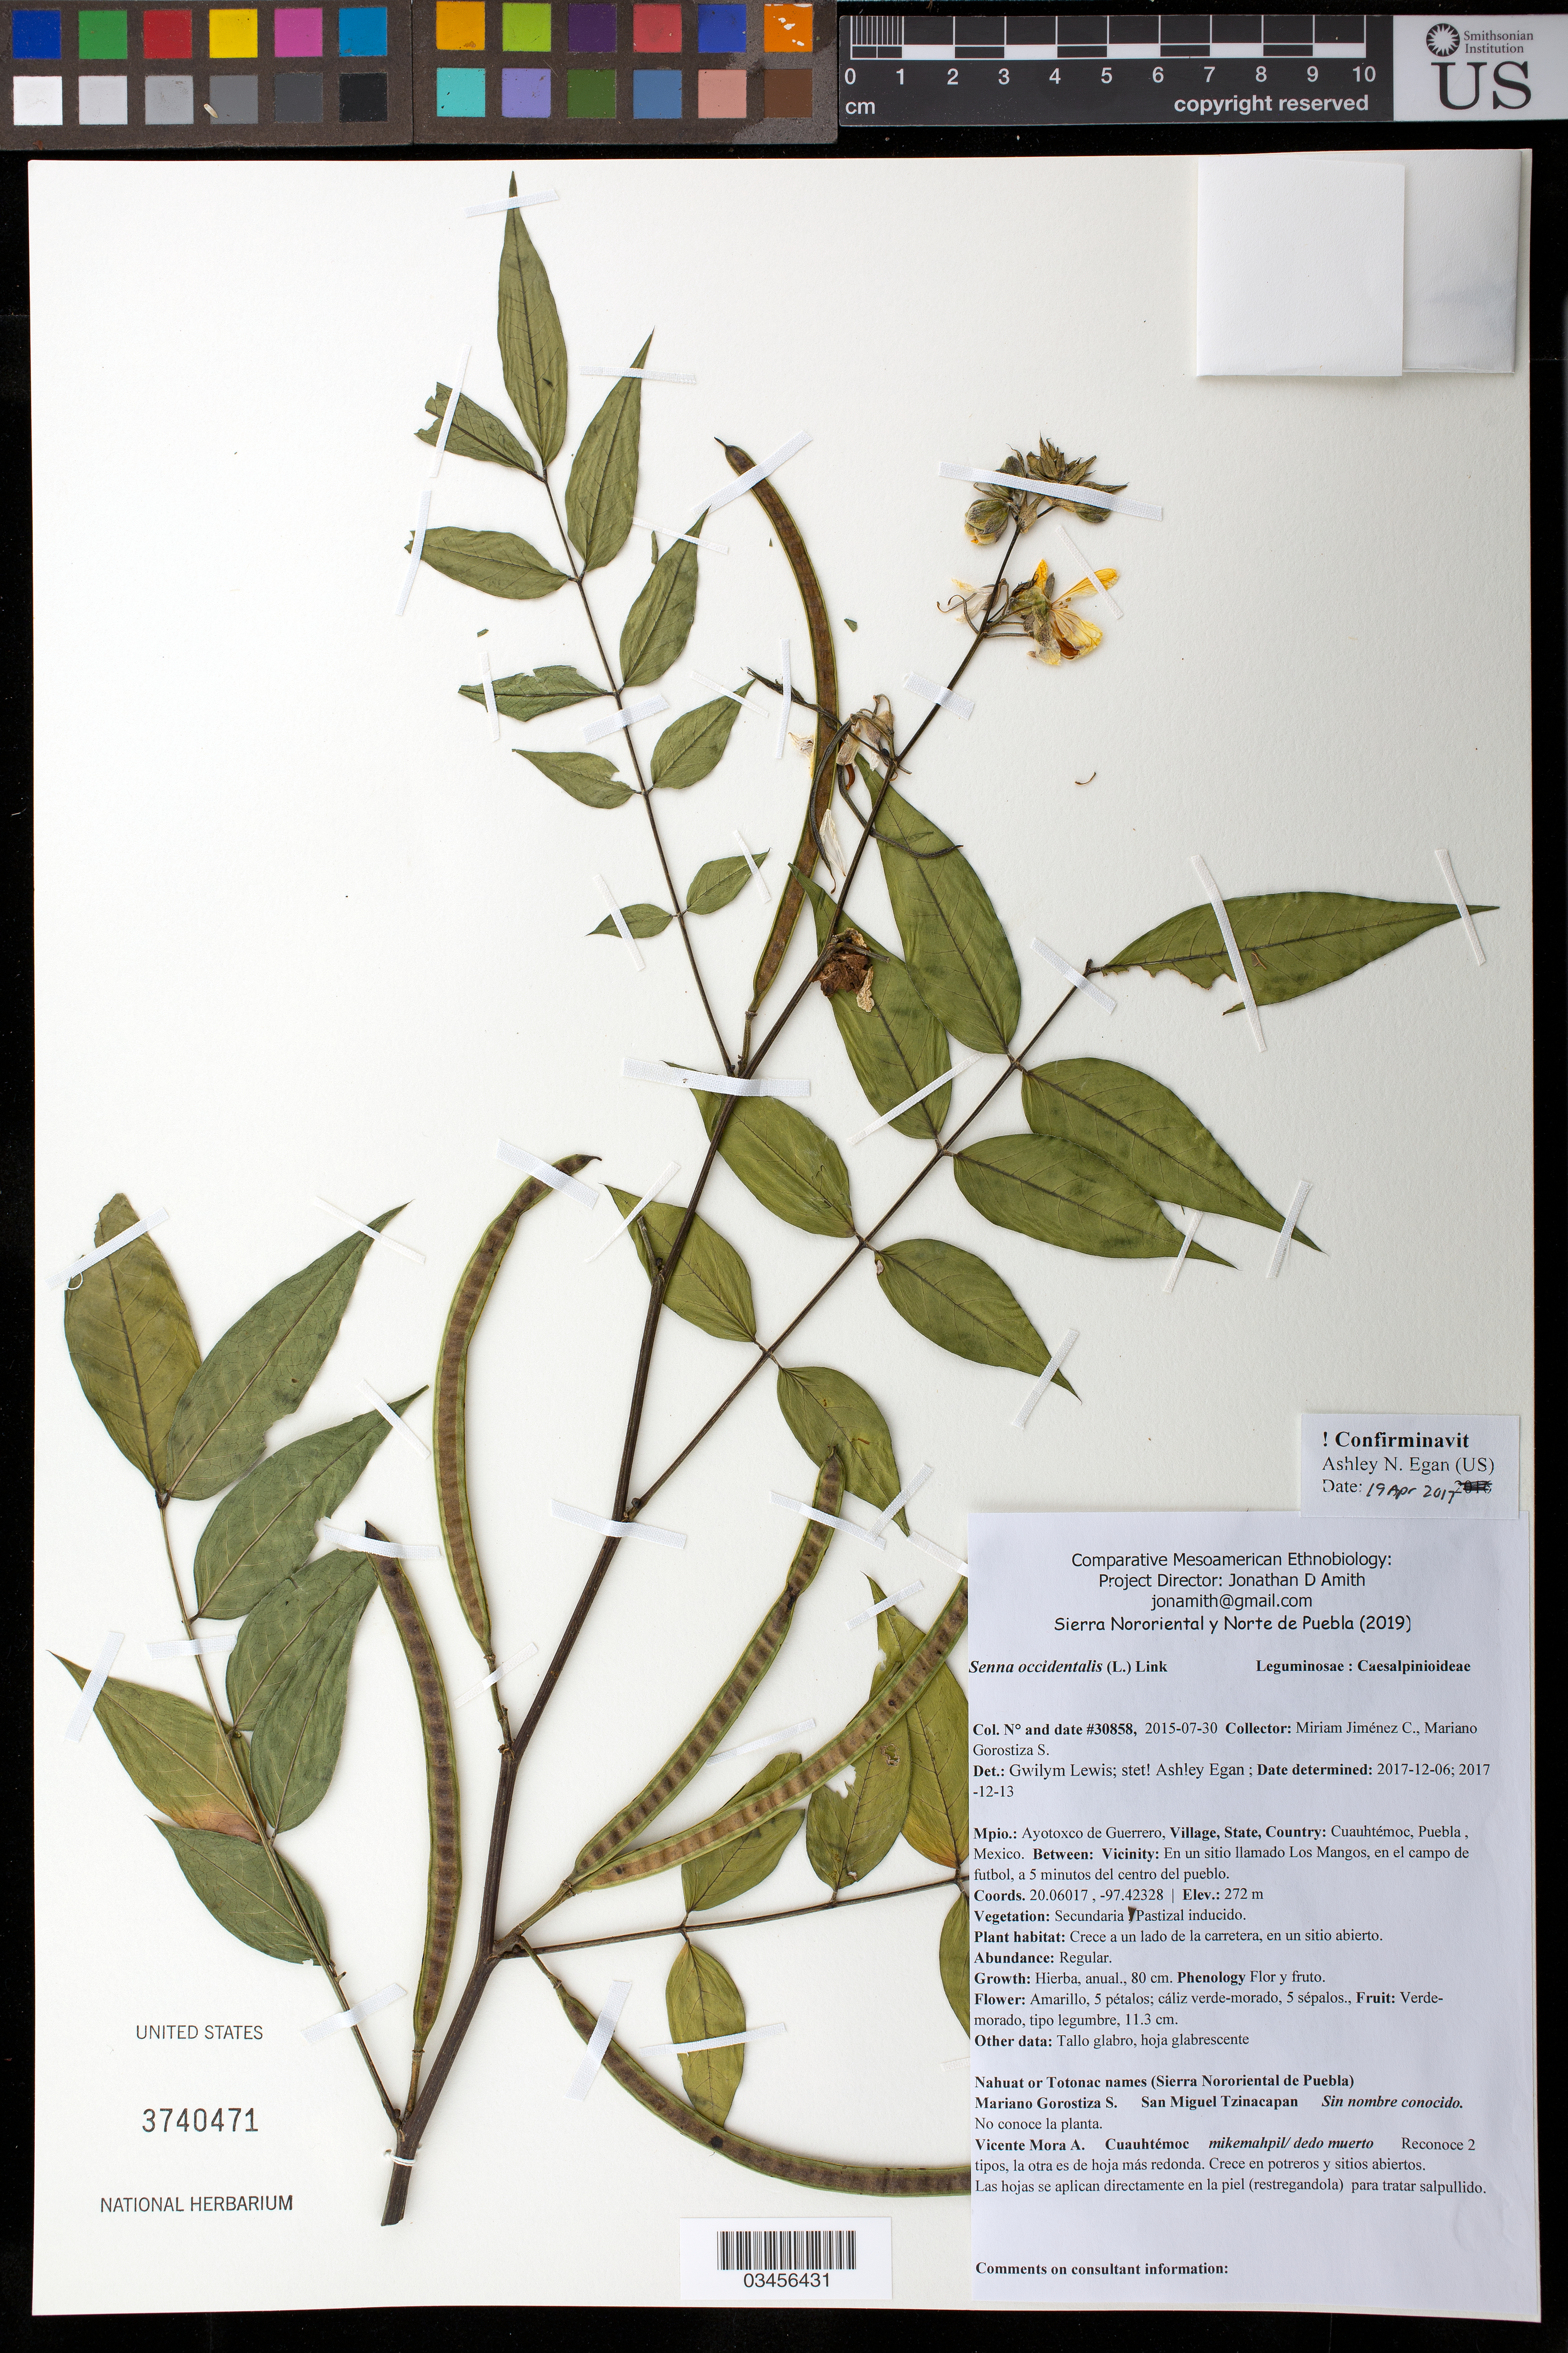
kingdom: Plantae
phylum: Tracheophyta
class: Magnoliopsida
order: Fabales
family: Fabaceae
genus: Senna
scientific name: Senna occidentalis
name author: (L.) Link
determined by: Coombes, Allen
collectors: M. Jiménez Chimil & M. Gorostiza S.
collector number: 30858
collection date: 2015-07-30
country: México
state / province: Puebla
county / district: Ayotoxco de Guerrero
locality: PUEBLO: Cuauhtémoc; LOCALIDAD EXACTA: En un sitio llamado Los Mangos, en el campo de futbol, a 5 minutos del centro del pueblo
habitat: Pastizal inducido | a un lado de la carretera, en un sitio abierto.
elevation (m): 272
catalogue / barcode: US 3740471